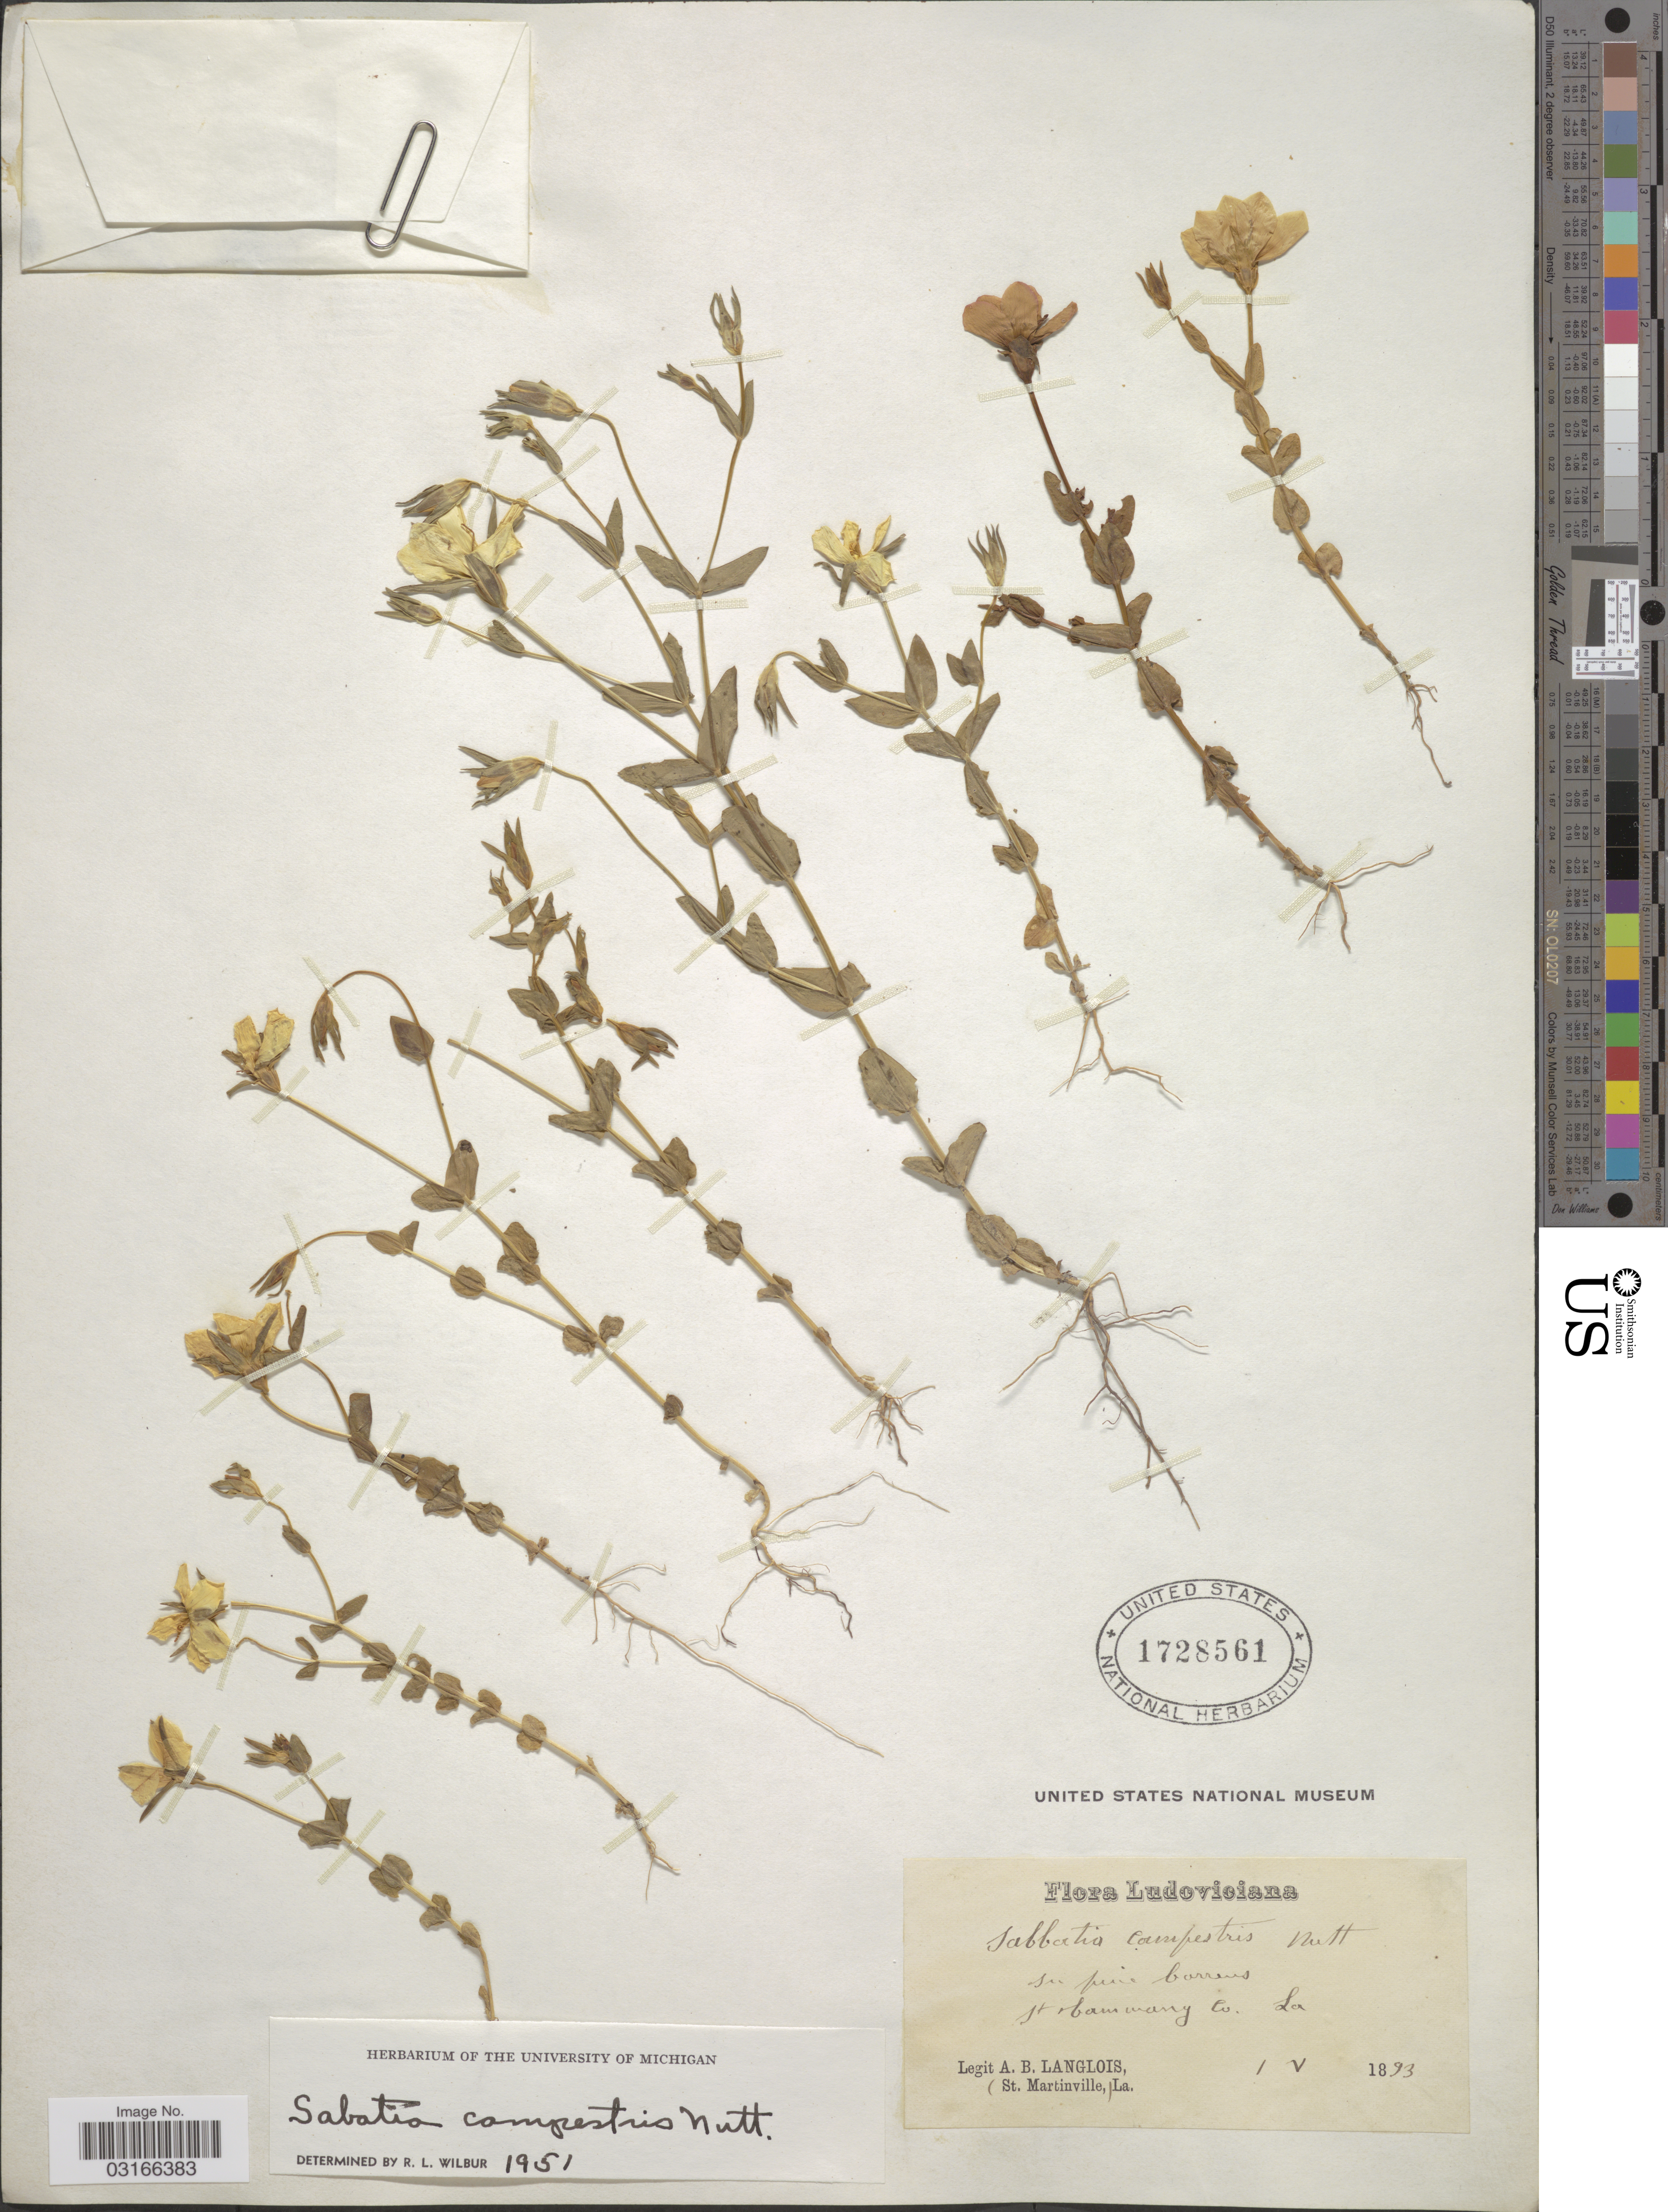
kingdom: Plantae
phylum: Tracheophyta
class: Magnoliopsida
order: Gentianales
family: Gentianaceae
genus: Sabatia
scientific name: Sabatia campestris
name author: Nutt.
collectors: A. Langlois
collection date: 1893-04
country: United States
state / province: Louisiana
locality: St Tammany Co. La. Ludoviciana.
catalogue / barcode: US 1728561